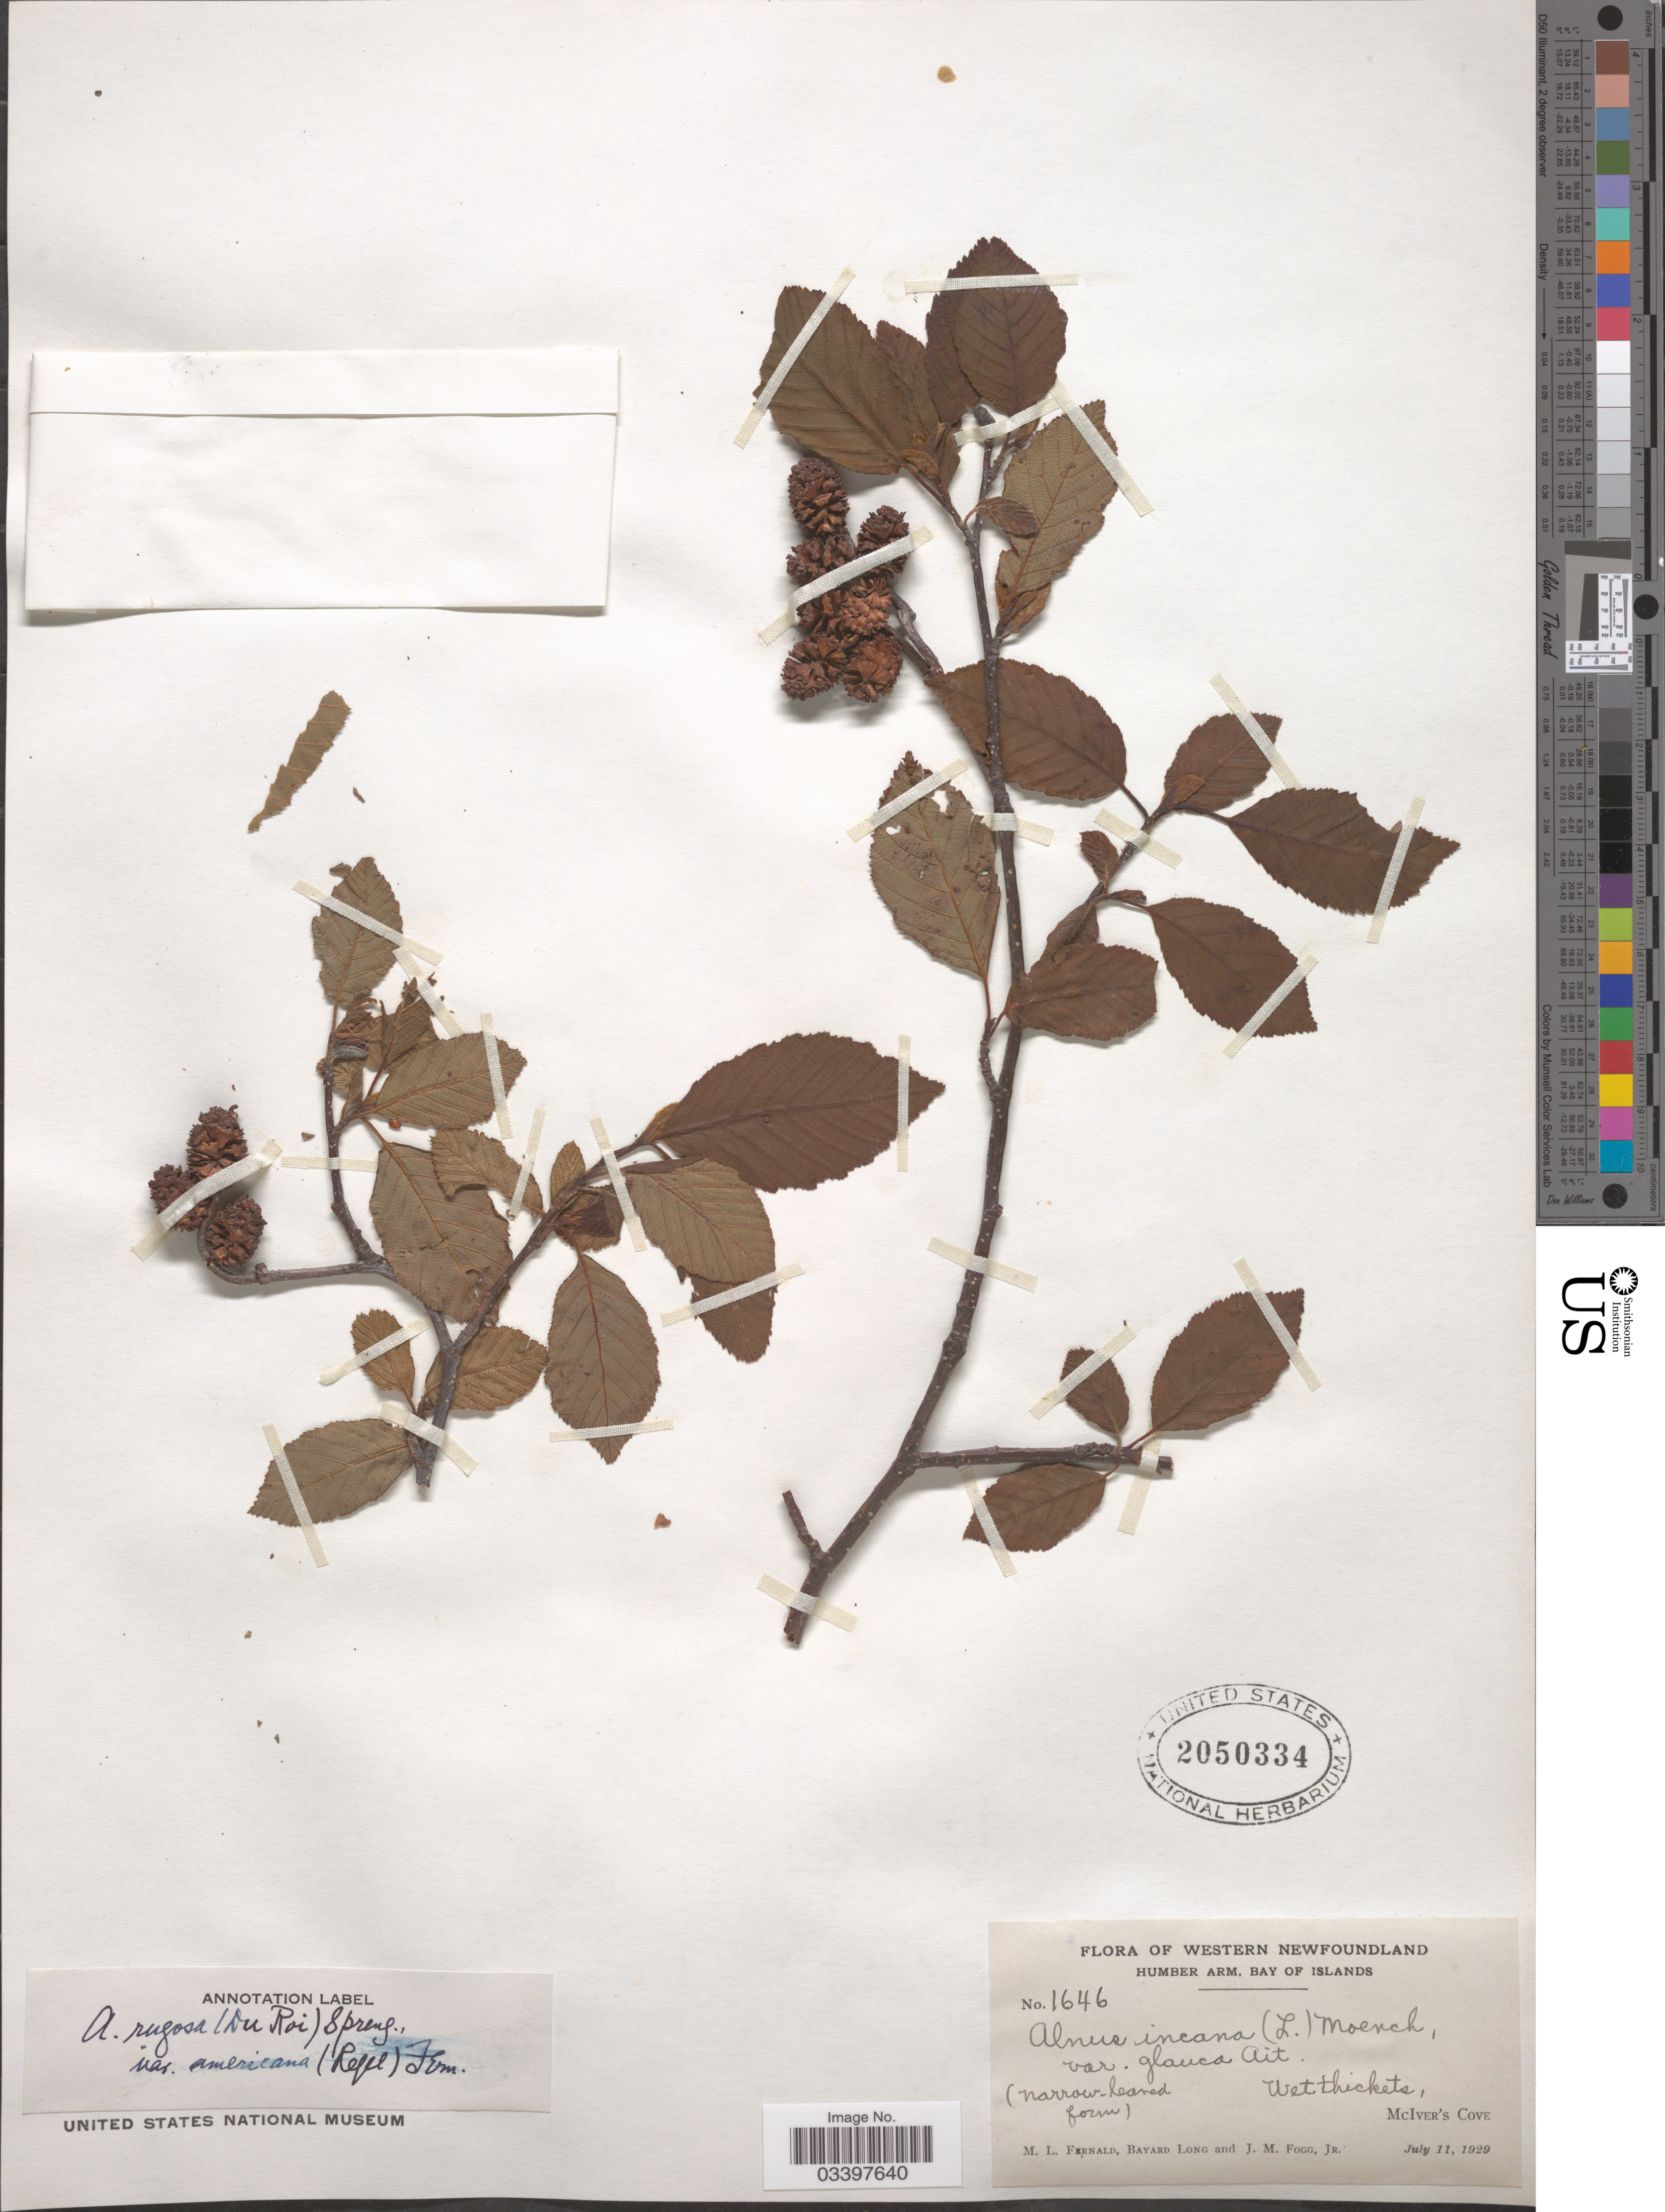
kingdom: Plantae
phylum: Tracheophyta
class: Magnoliopsida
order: Fagales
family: Betulaceae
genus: Alnus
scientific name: Alnus incana subsp. rugosa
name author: (Du Roi) R.T. Clausen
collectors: M. L. Fernald, B. Long & J. Fogg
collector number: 1646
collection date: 1929-07-11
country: Canada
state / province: Newfoundland and Labrador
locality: Western Newfoundland. Humber Arm, Bay of Islands. Wet thickets, McIver's Cove.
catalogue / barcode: US 2050334